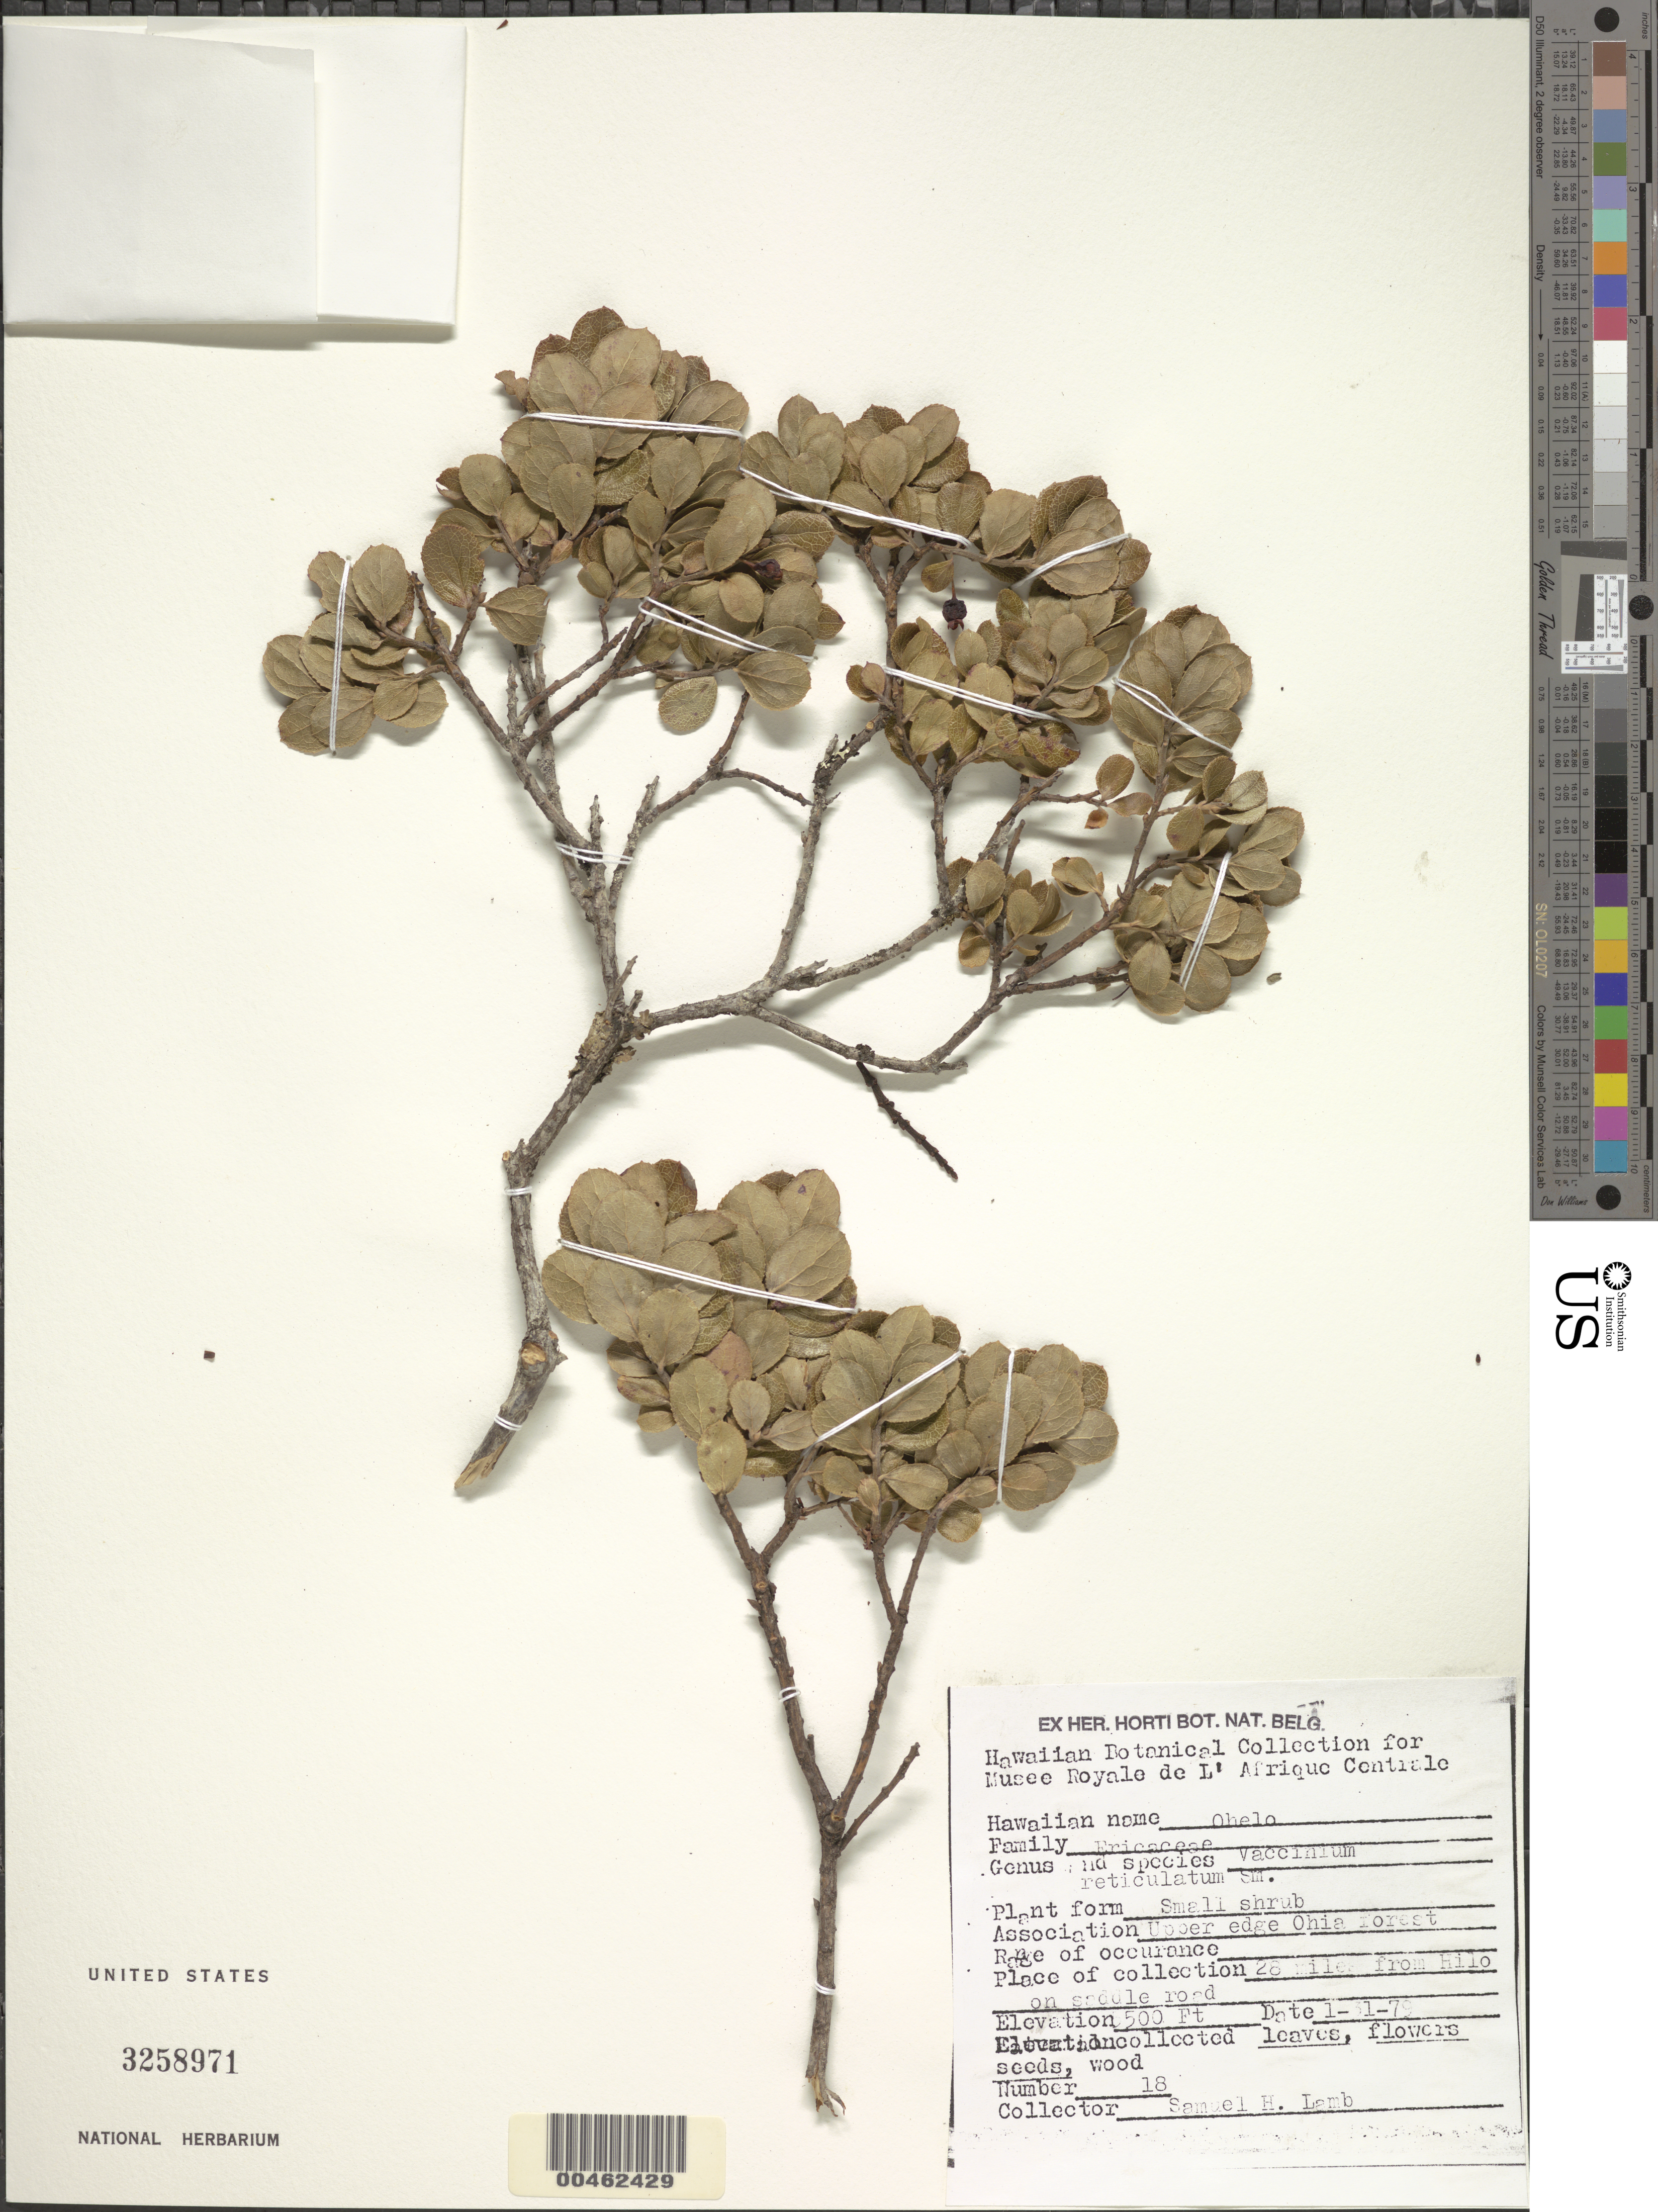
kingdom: Plantae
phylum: Tracheophyta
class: Magnoliopsida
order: Ericales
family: Ericaceae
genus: Vaccinium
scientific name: Vaccinium reticulatum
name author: Sm.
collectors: S. H. Lamb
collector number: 18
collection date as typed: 31 Jan 1979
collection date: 1979-01-31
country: United States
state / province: Hawaii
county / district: Hawaii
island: Hawaii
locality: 28 miles from Hilo on Saddle Road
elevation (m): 152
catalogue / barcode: US 3258971